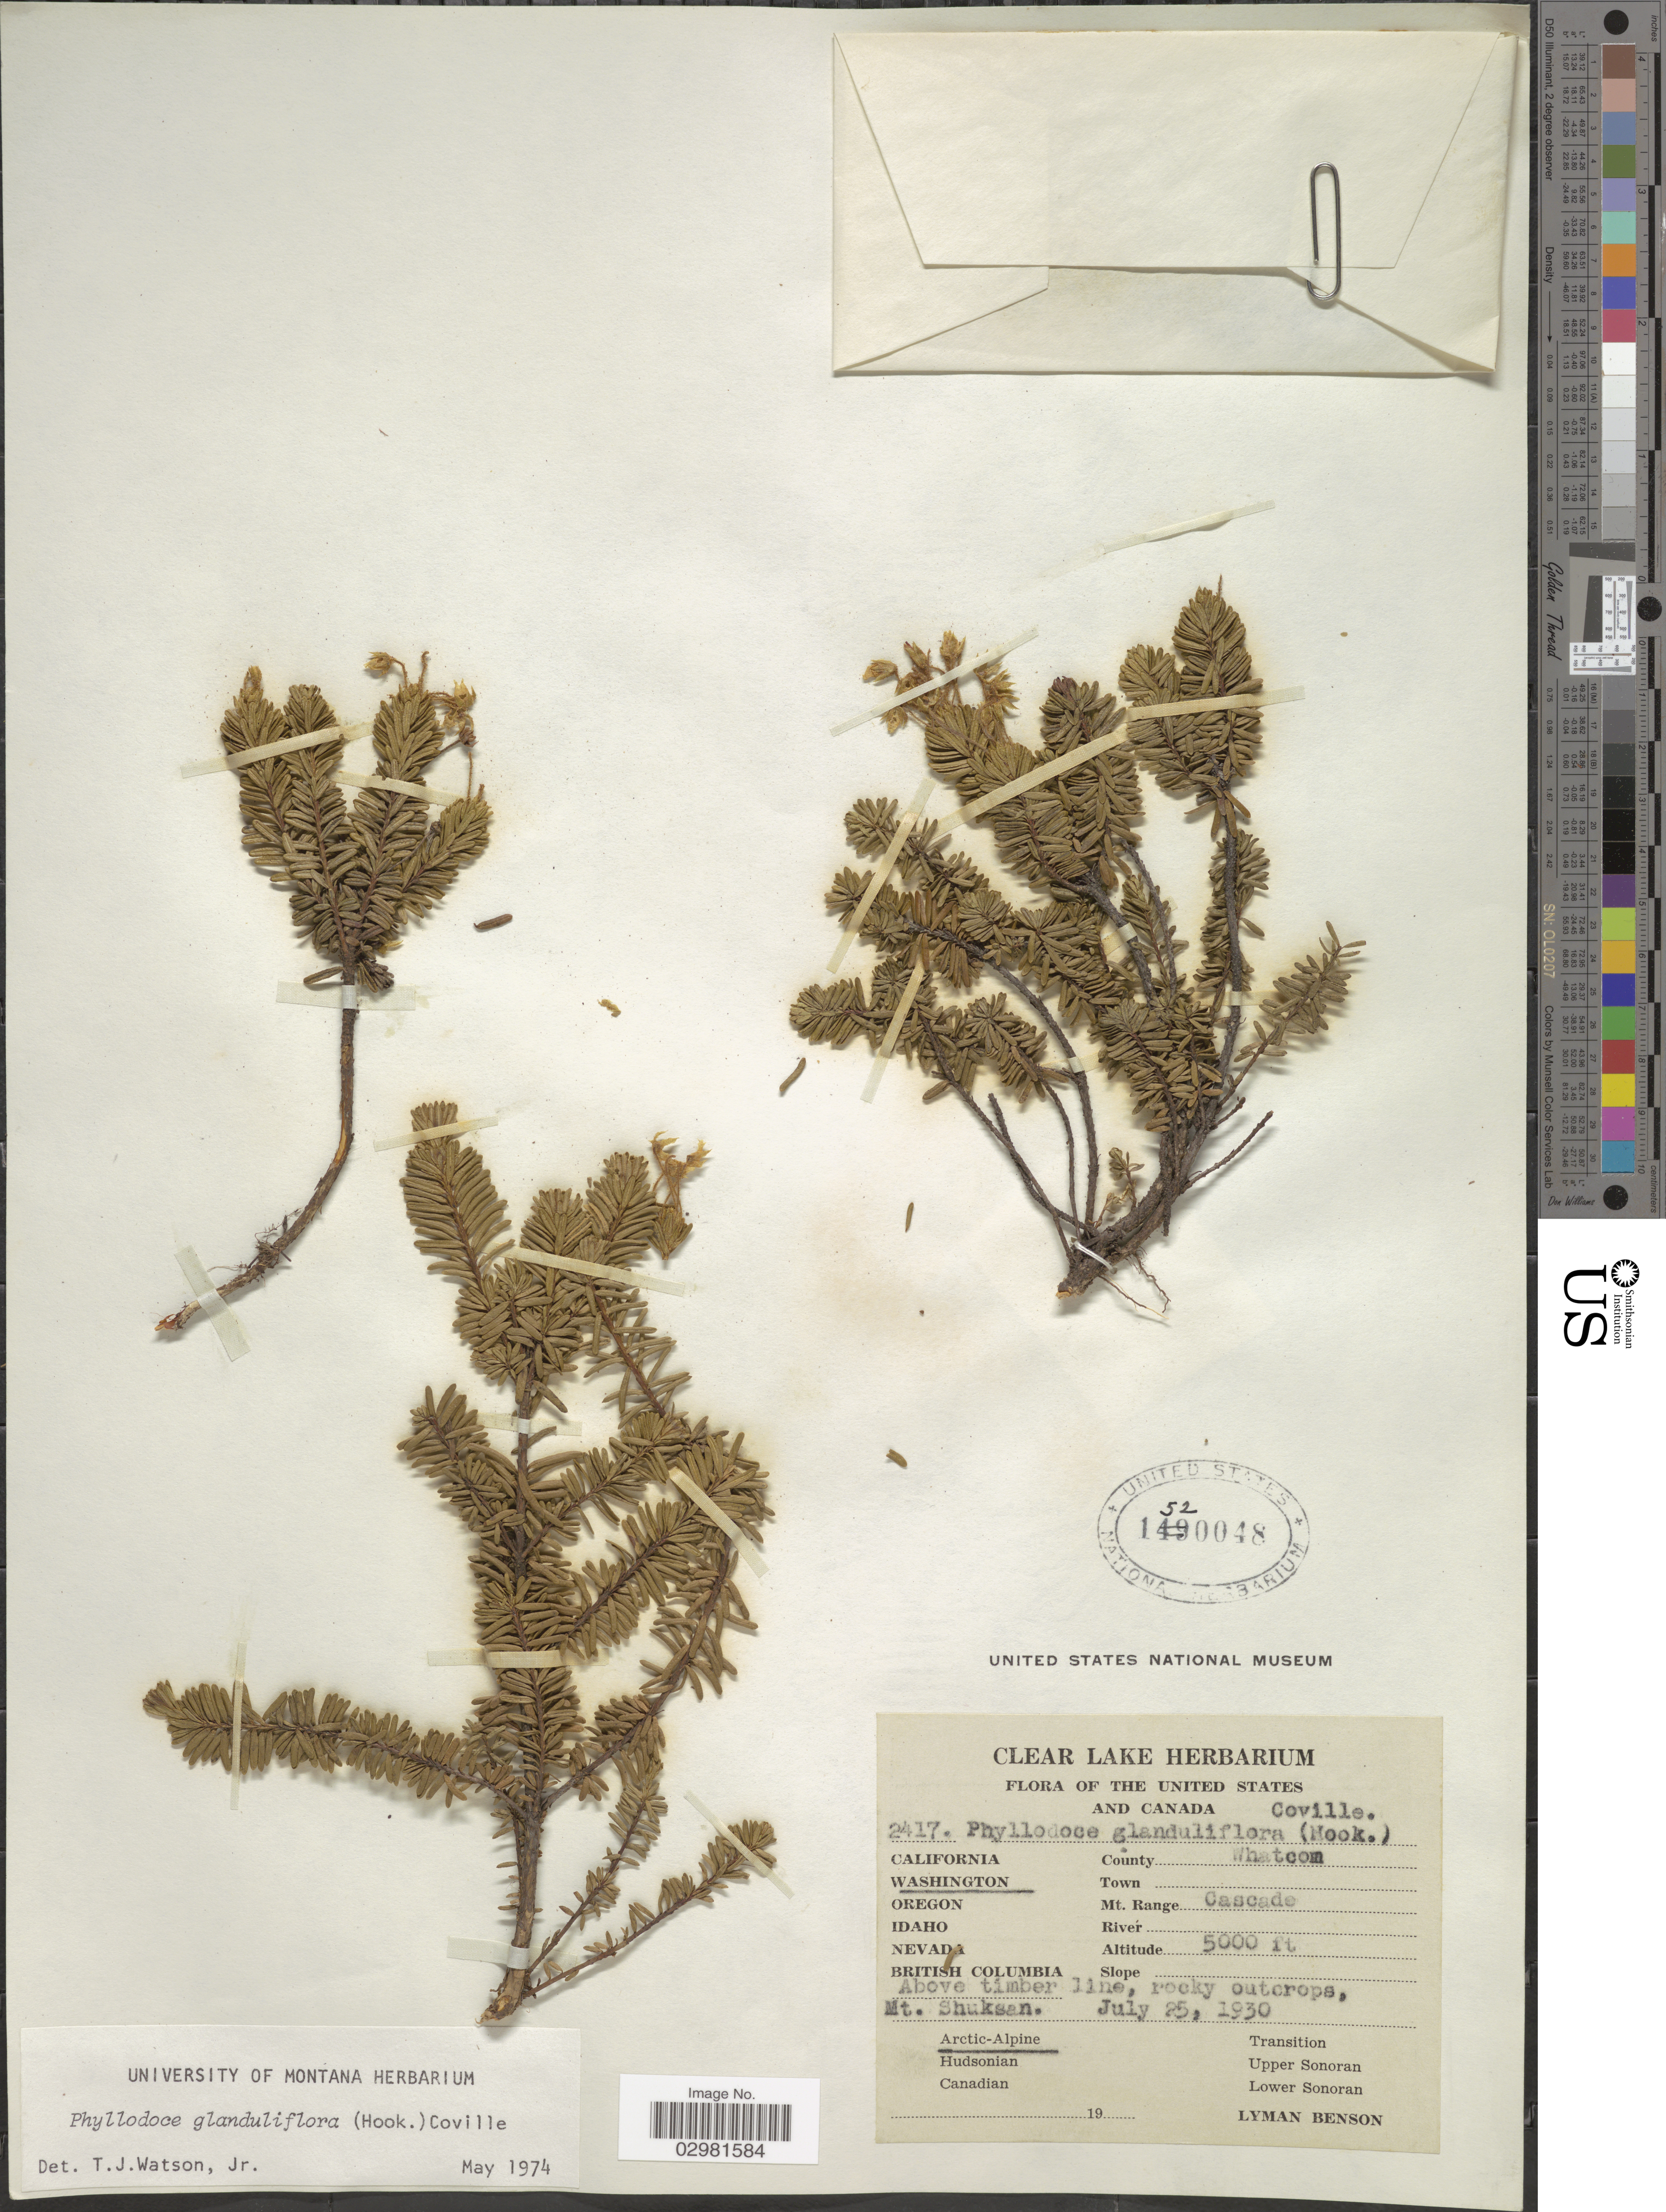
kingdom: Plantae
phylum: Tracheophyta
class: Magnoliopsida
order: Ericales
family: Ericaceae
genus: Phyllodoce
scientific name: Phyllodoce glanduliflora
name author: (Hook.) Coville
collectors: L. D. Benson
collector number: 2417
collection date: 1930-07-25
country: United States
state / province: Washington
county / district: Whatcom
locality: County Whatcom. Mt. Range Cascade, Above timber line, rocky outcrops, Mt. Shuksan.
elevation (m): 1524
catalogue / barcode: US 1520048